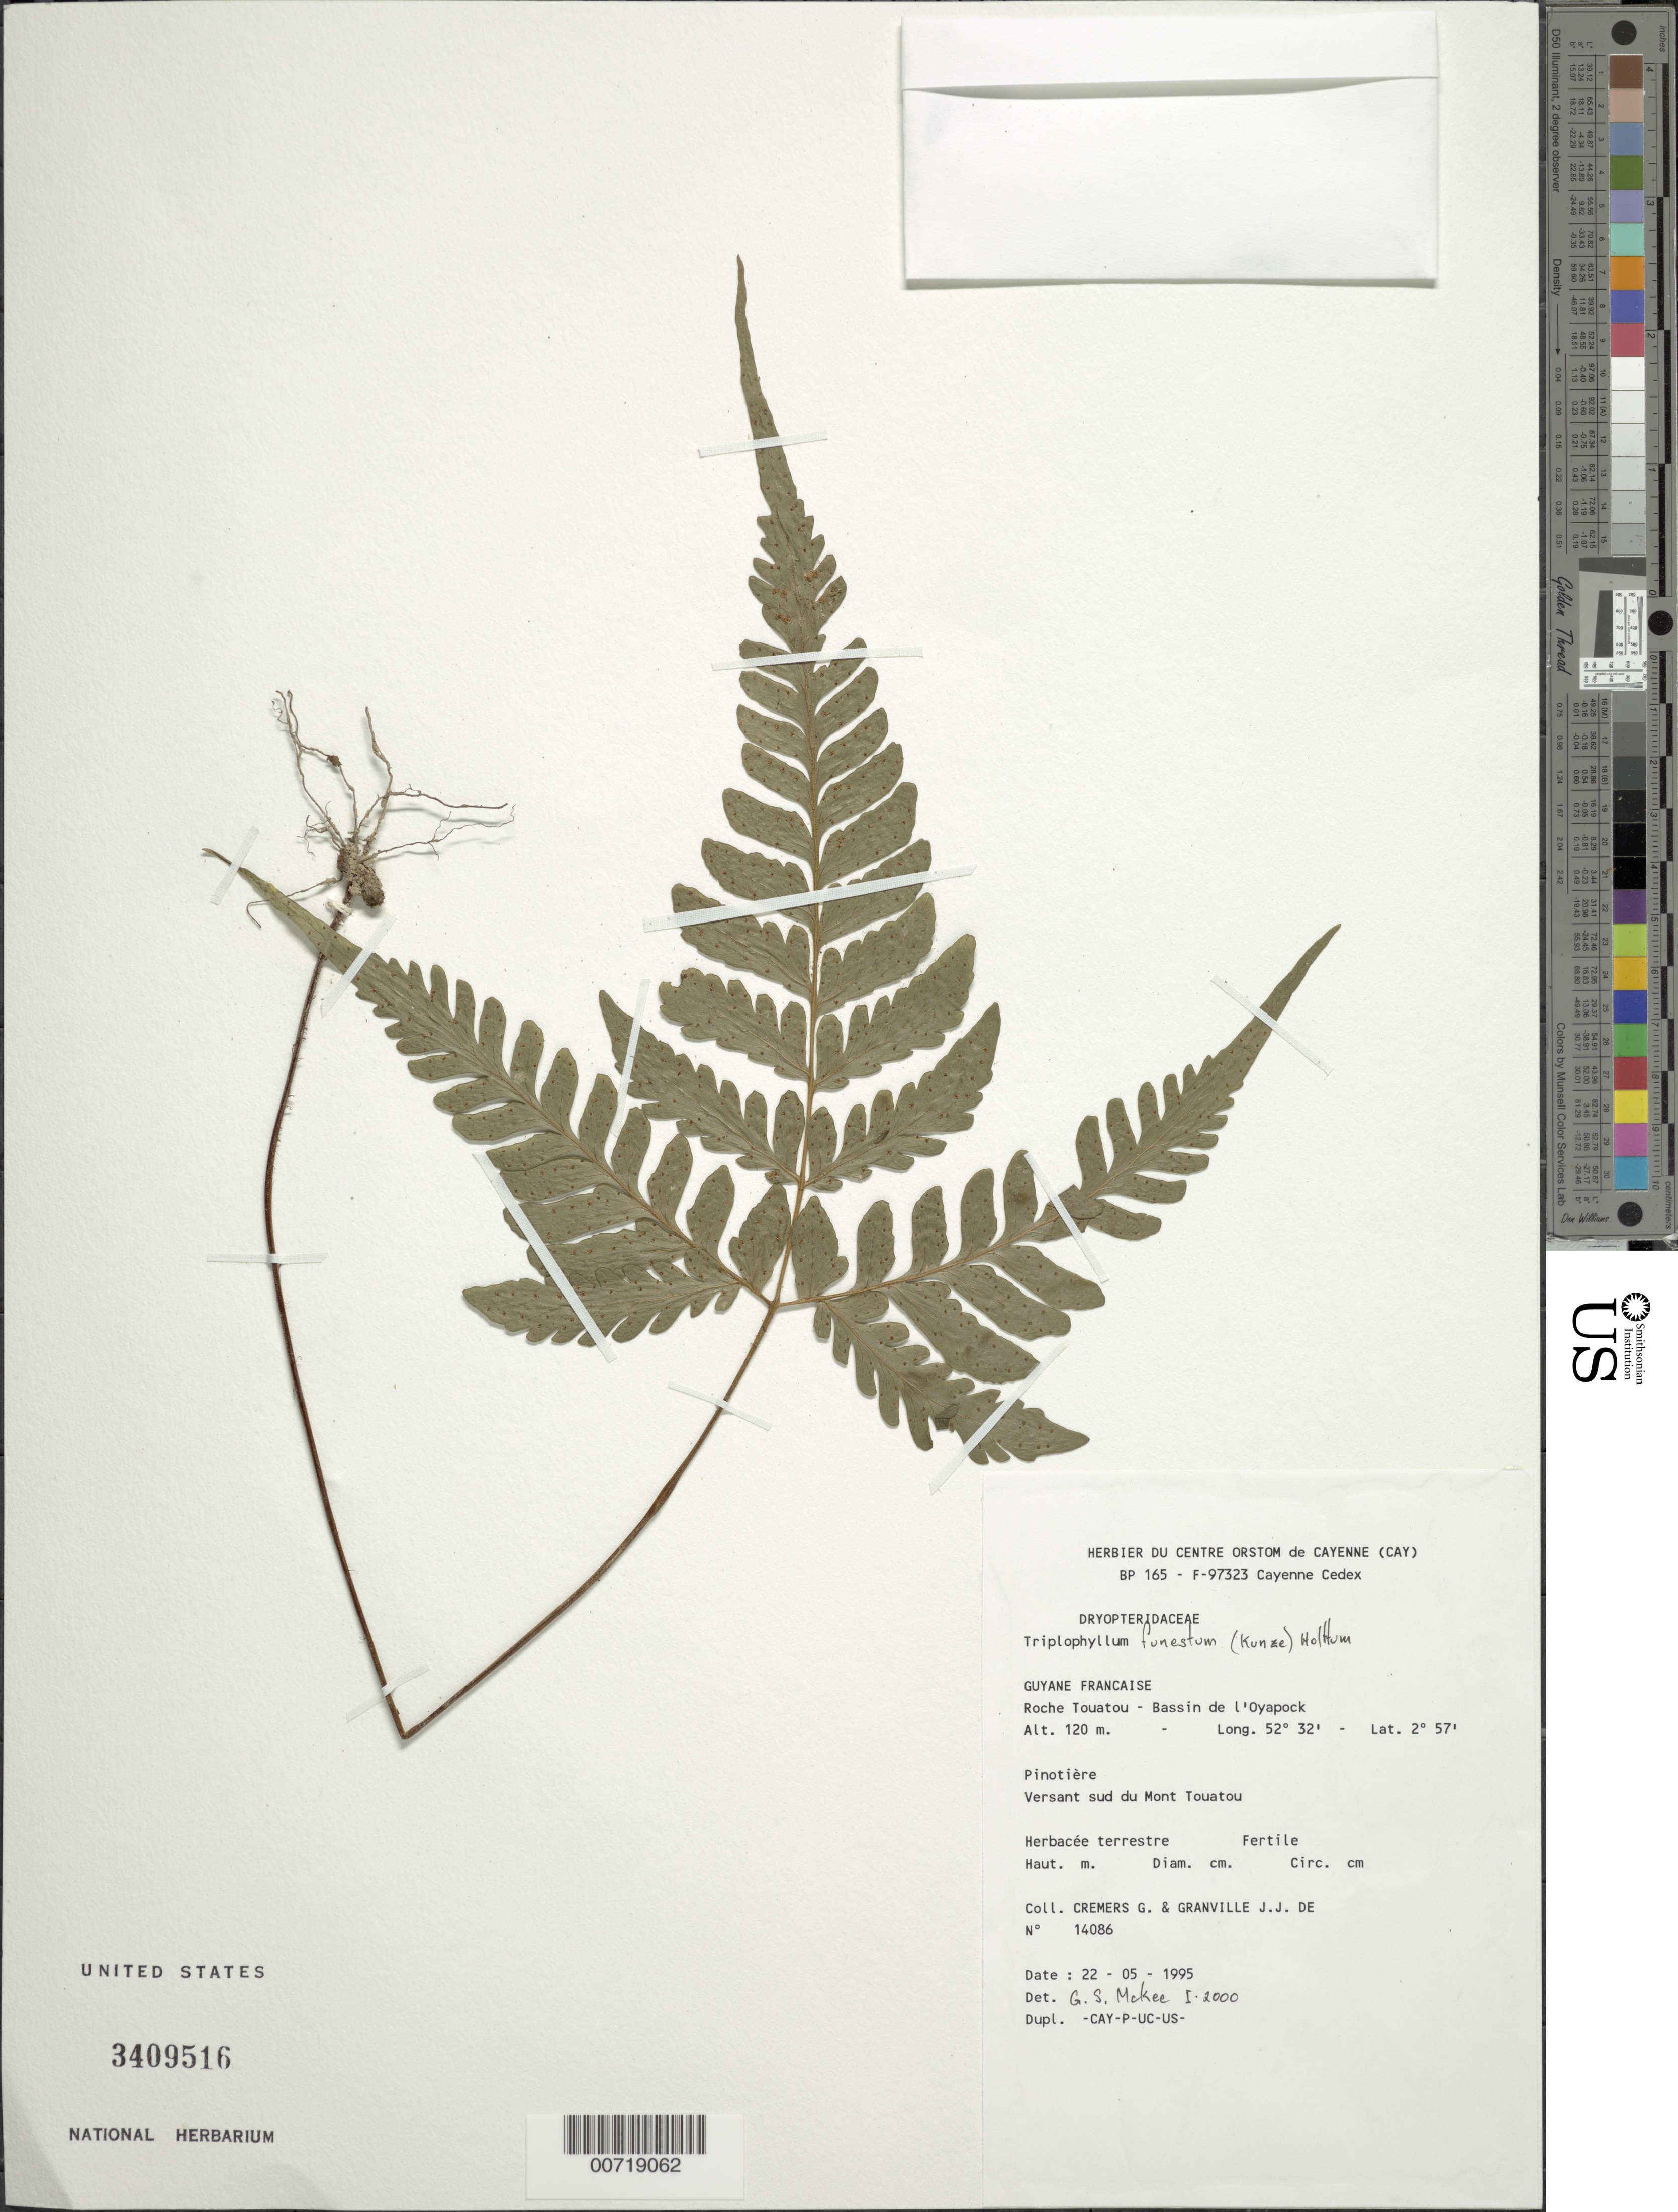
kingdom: Plantae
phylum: Tracheophyta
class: Polypodiopsida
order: Polypodiales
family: Tectariaceae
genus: Triplophyllum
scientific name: Triplophyllum funestum var. funestum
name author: (Kunze) Holttum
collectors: G. Cremers & J.-J. de Granville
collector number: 14086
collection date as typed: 22-May-95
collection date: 1995-05-22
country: French Guiana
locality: Roche Touatou, Bassin de l'Oyapock, versant sud du Mont Touatou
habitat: Pinotiere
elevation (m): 120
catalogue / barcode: US 3409516